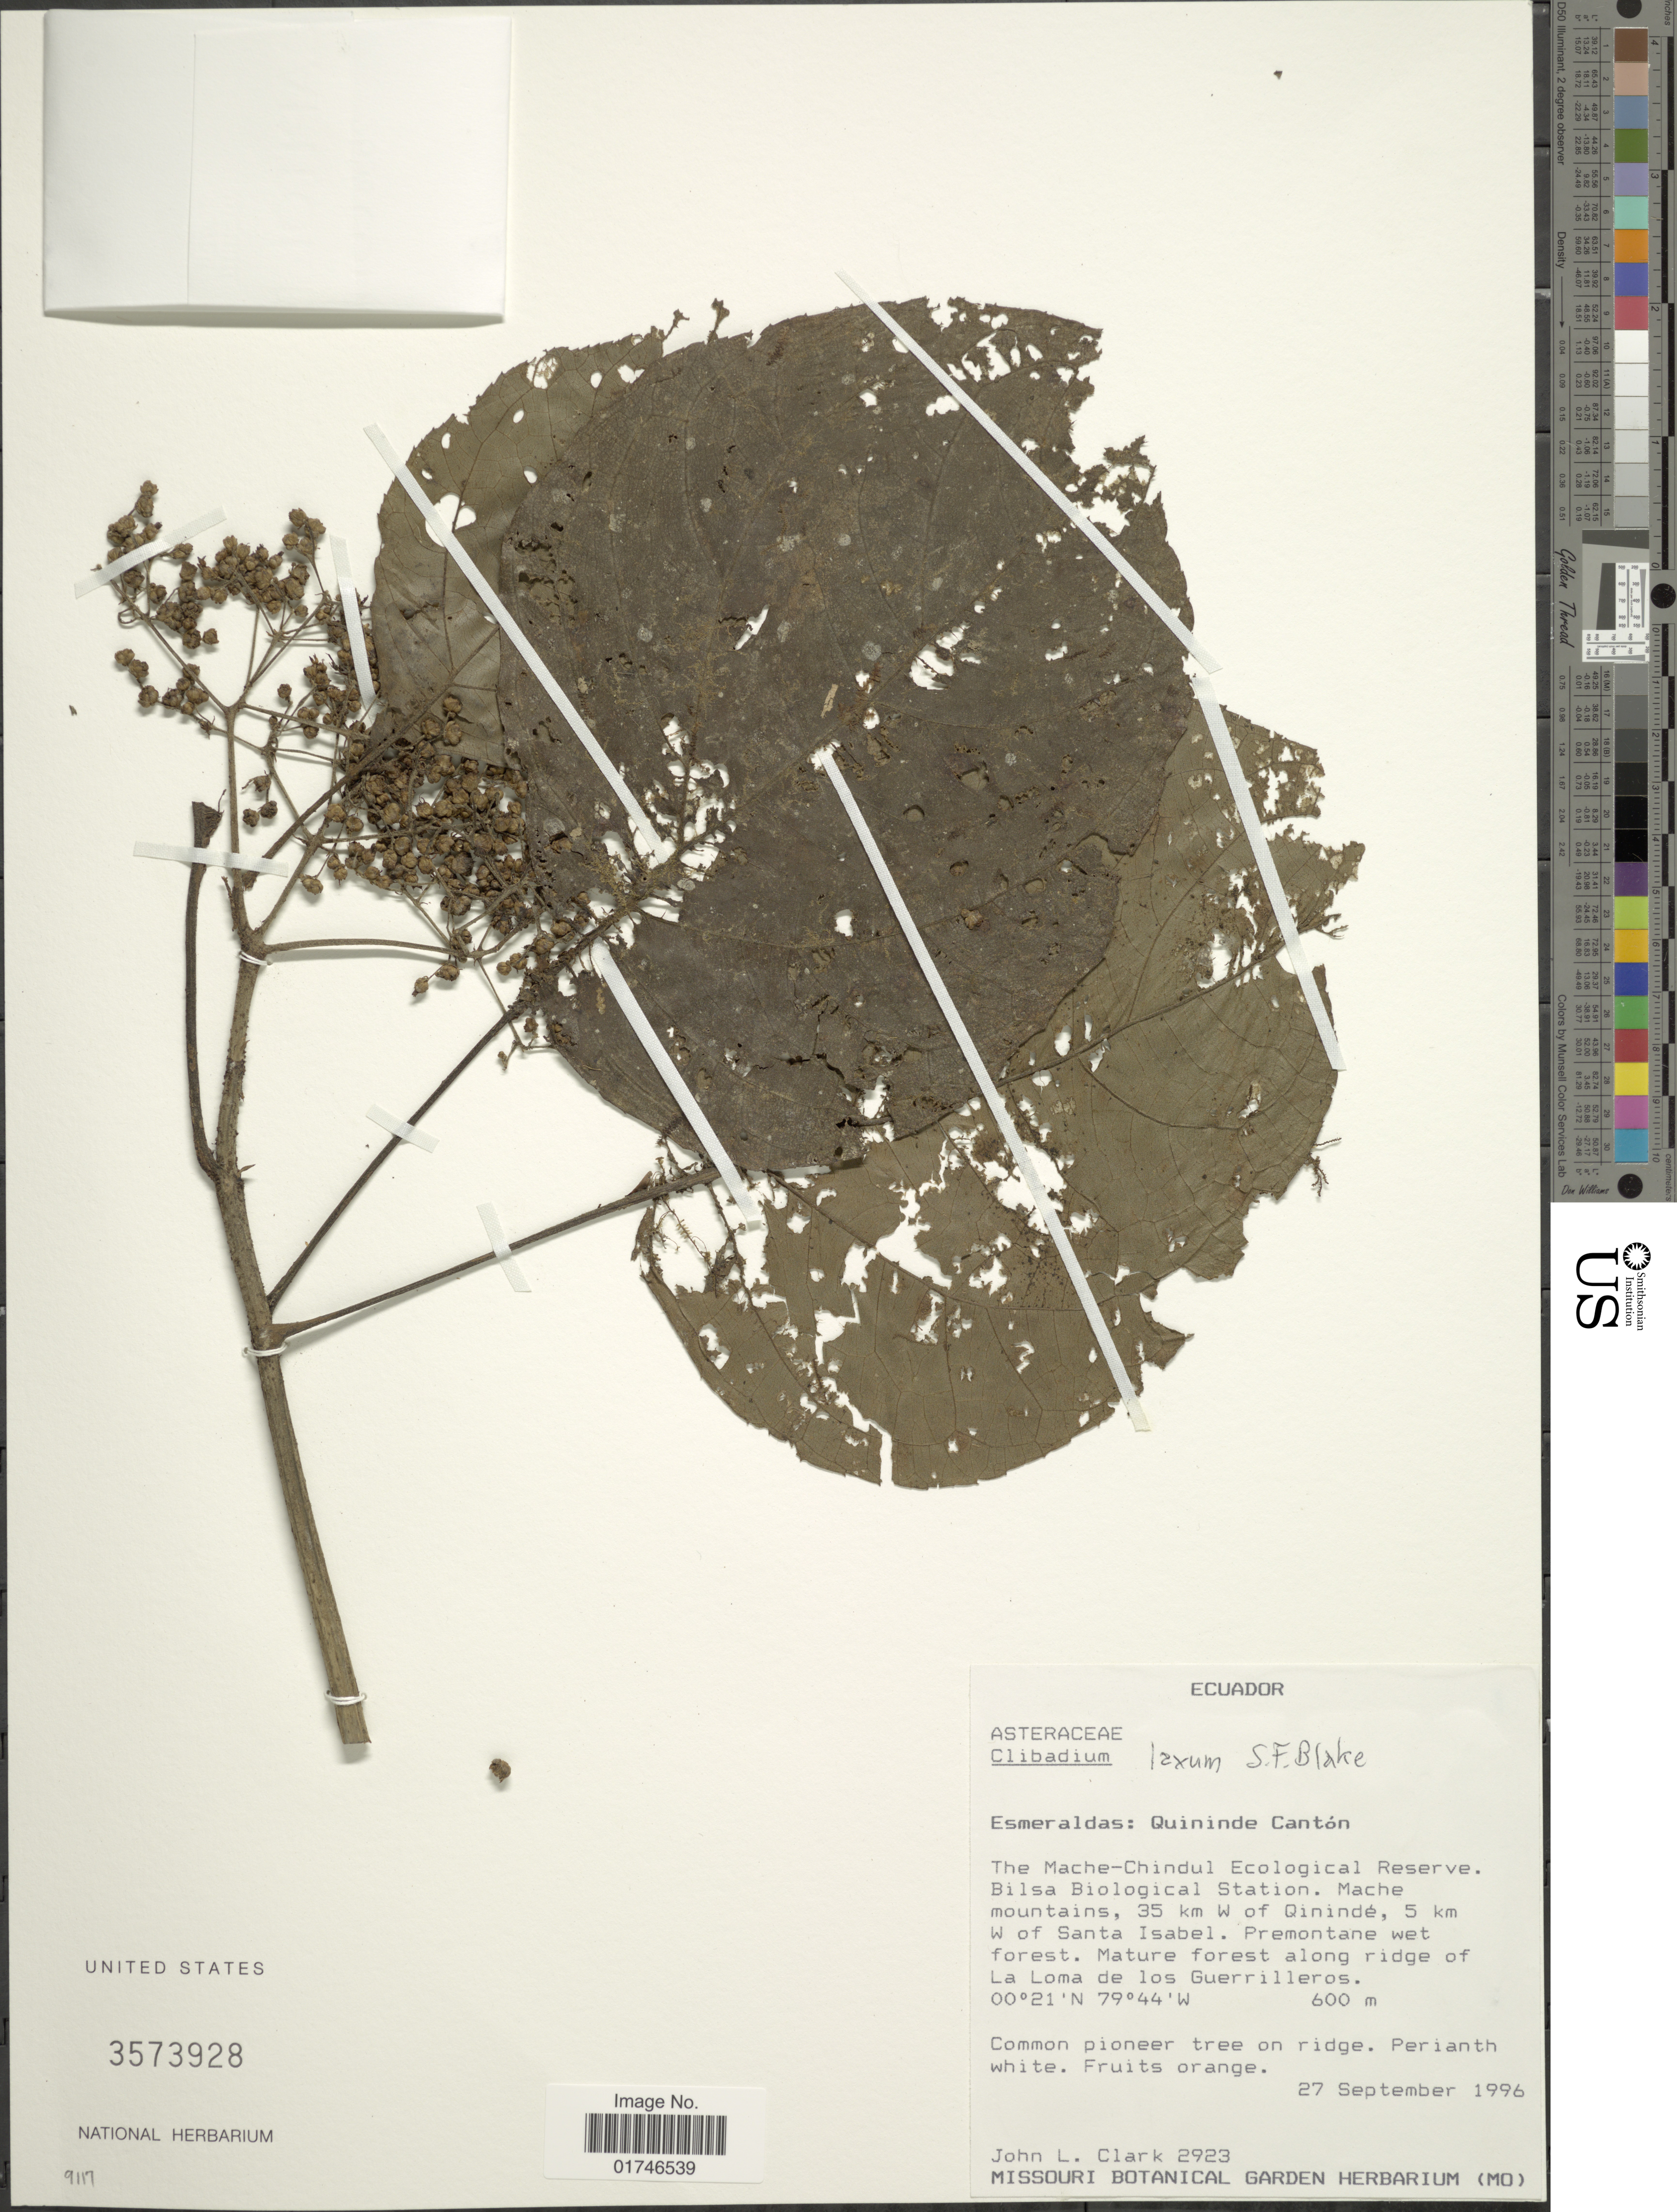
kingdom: Plantae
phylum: Tracheophyta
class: Magnoliopsida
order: Asterales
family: Asteraceae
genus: Clibadium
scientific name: Clibadium laxum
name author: S.F. Blake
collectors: J. L. Clark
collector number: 2923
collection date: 1996-09-27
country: Ecuador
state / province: Esmeraldas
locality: Esmeraldas: Quininde Canton. The Mache-Chindul Ecological Reserve. Bilsa Biological Station. Mache mountains, 35 km W of Qininde, 5 km W of Santa Isabel.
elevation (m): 600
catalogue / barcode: US 3573928